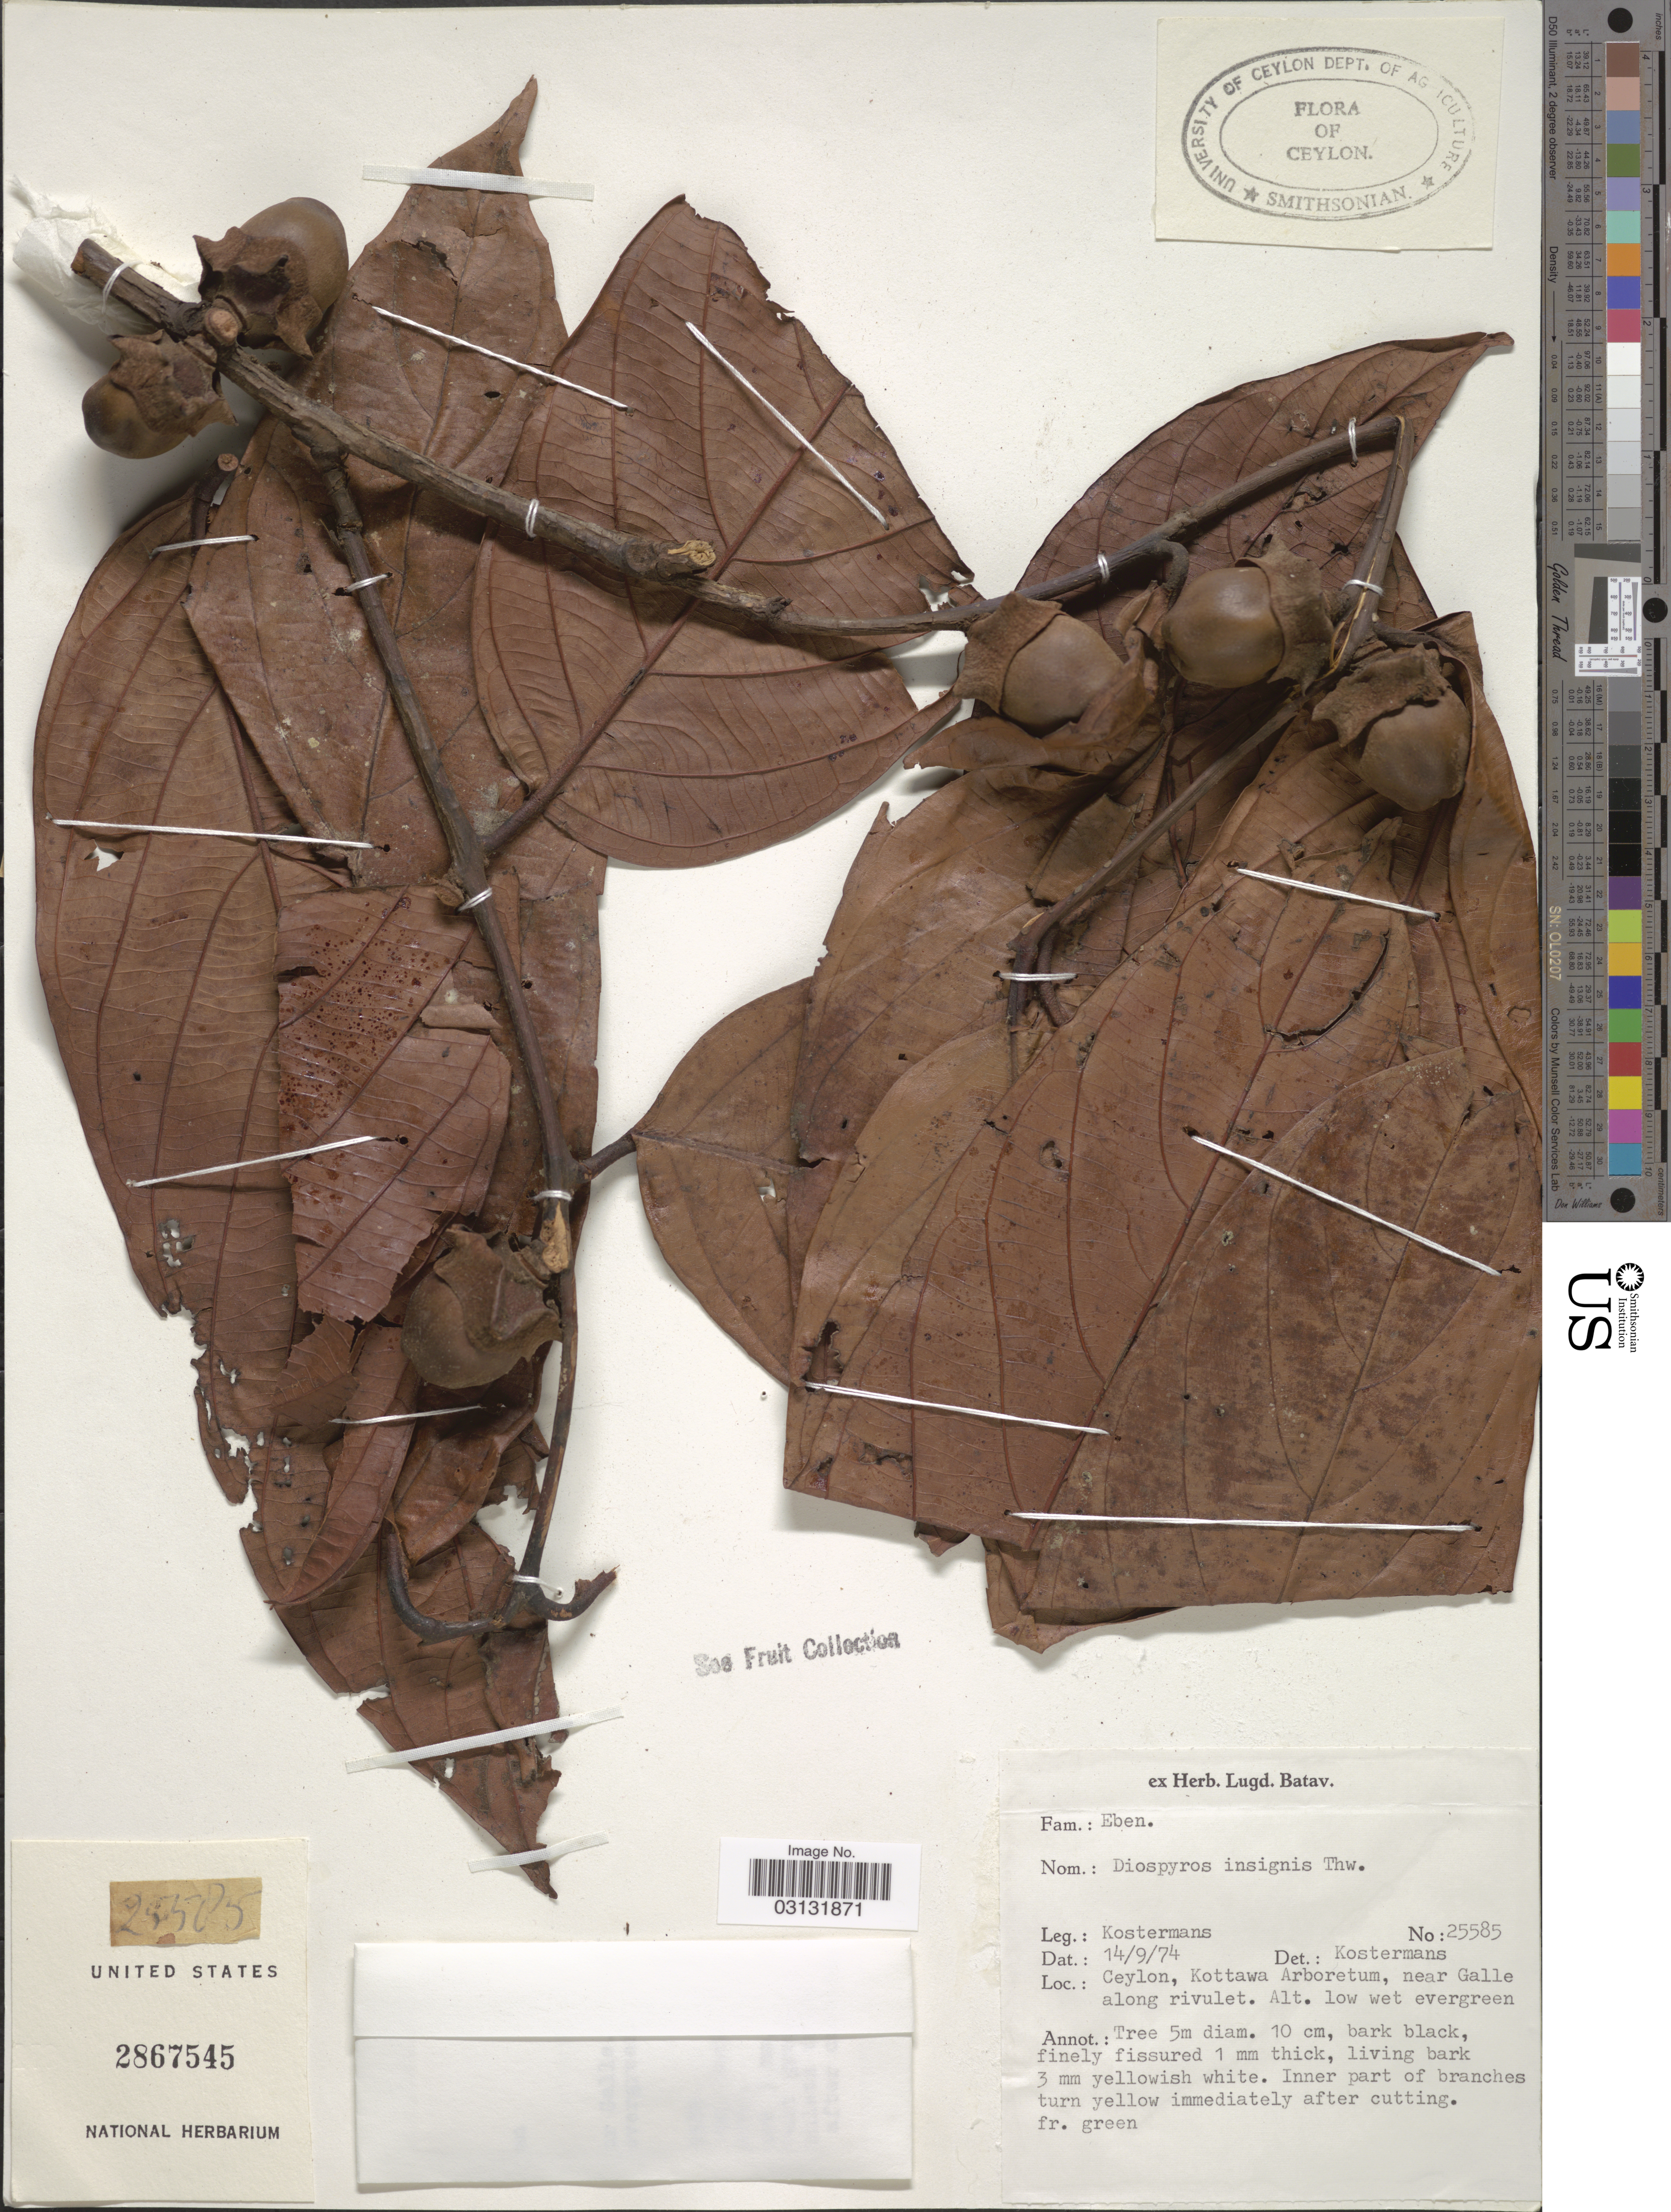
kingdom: Plantae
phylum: Tracheophyta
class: Magnoliopsida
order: Ericales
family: Ebenaceae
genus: Diospyros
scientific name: Diospyros insignis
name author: Thwaites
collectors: Kostermans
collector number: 25585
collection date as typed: Transcribed d/m/y: 14/9/74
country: Sri Lanka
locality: Ceylon, Kottawa Arboretum, near Galle along rivulet.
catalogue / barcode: US 2867545